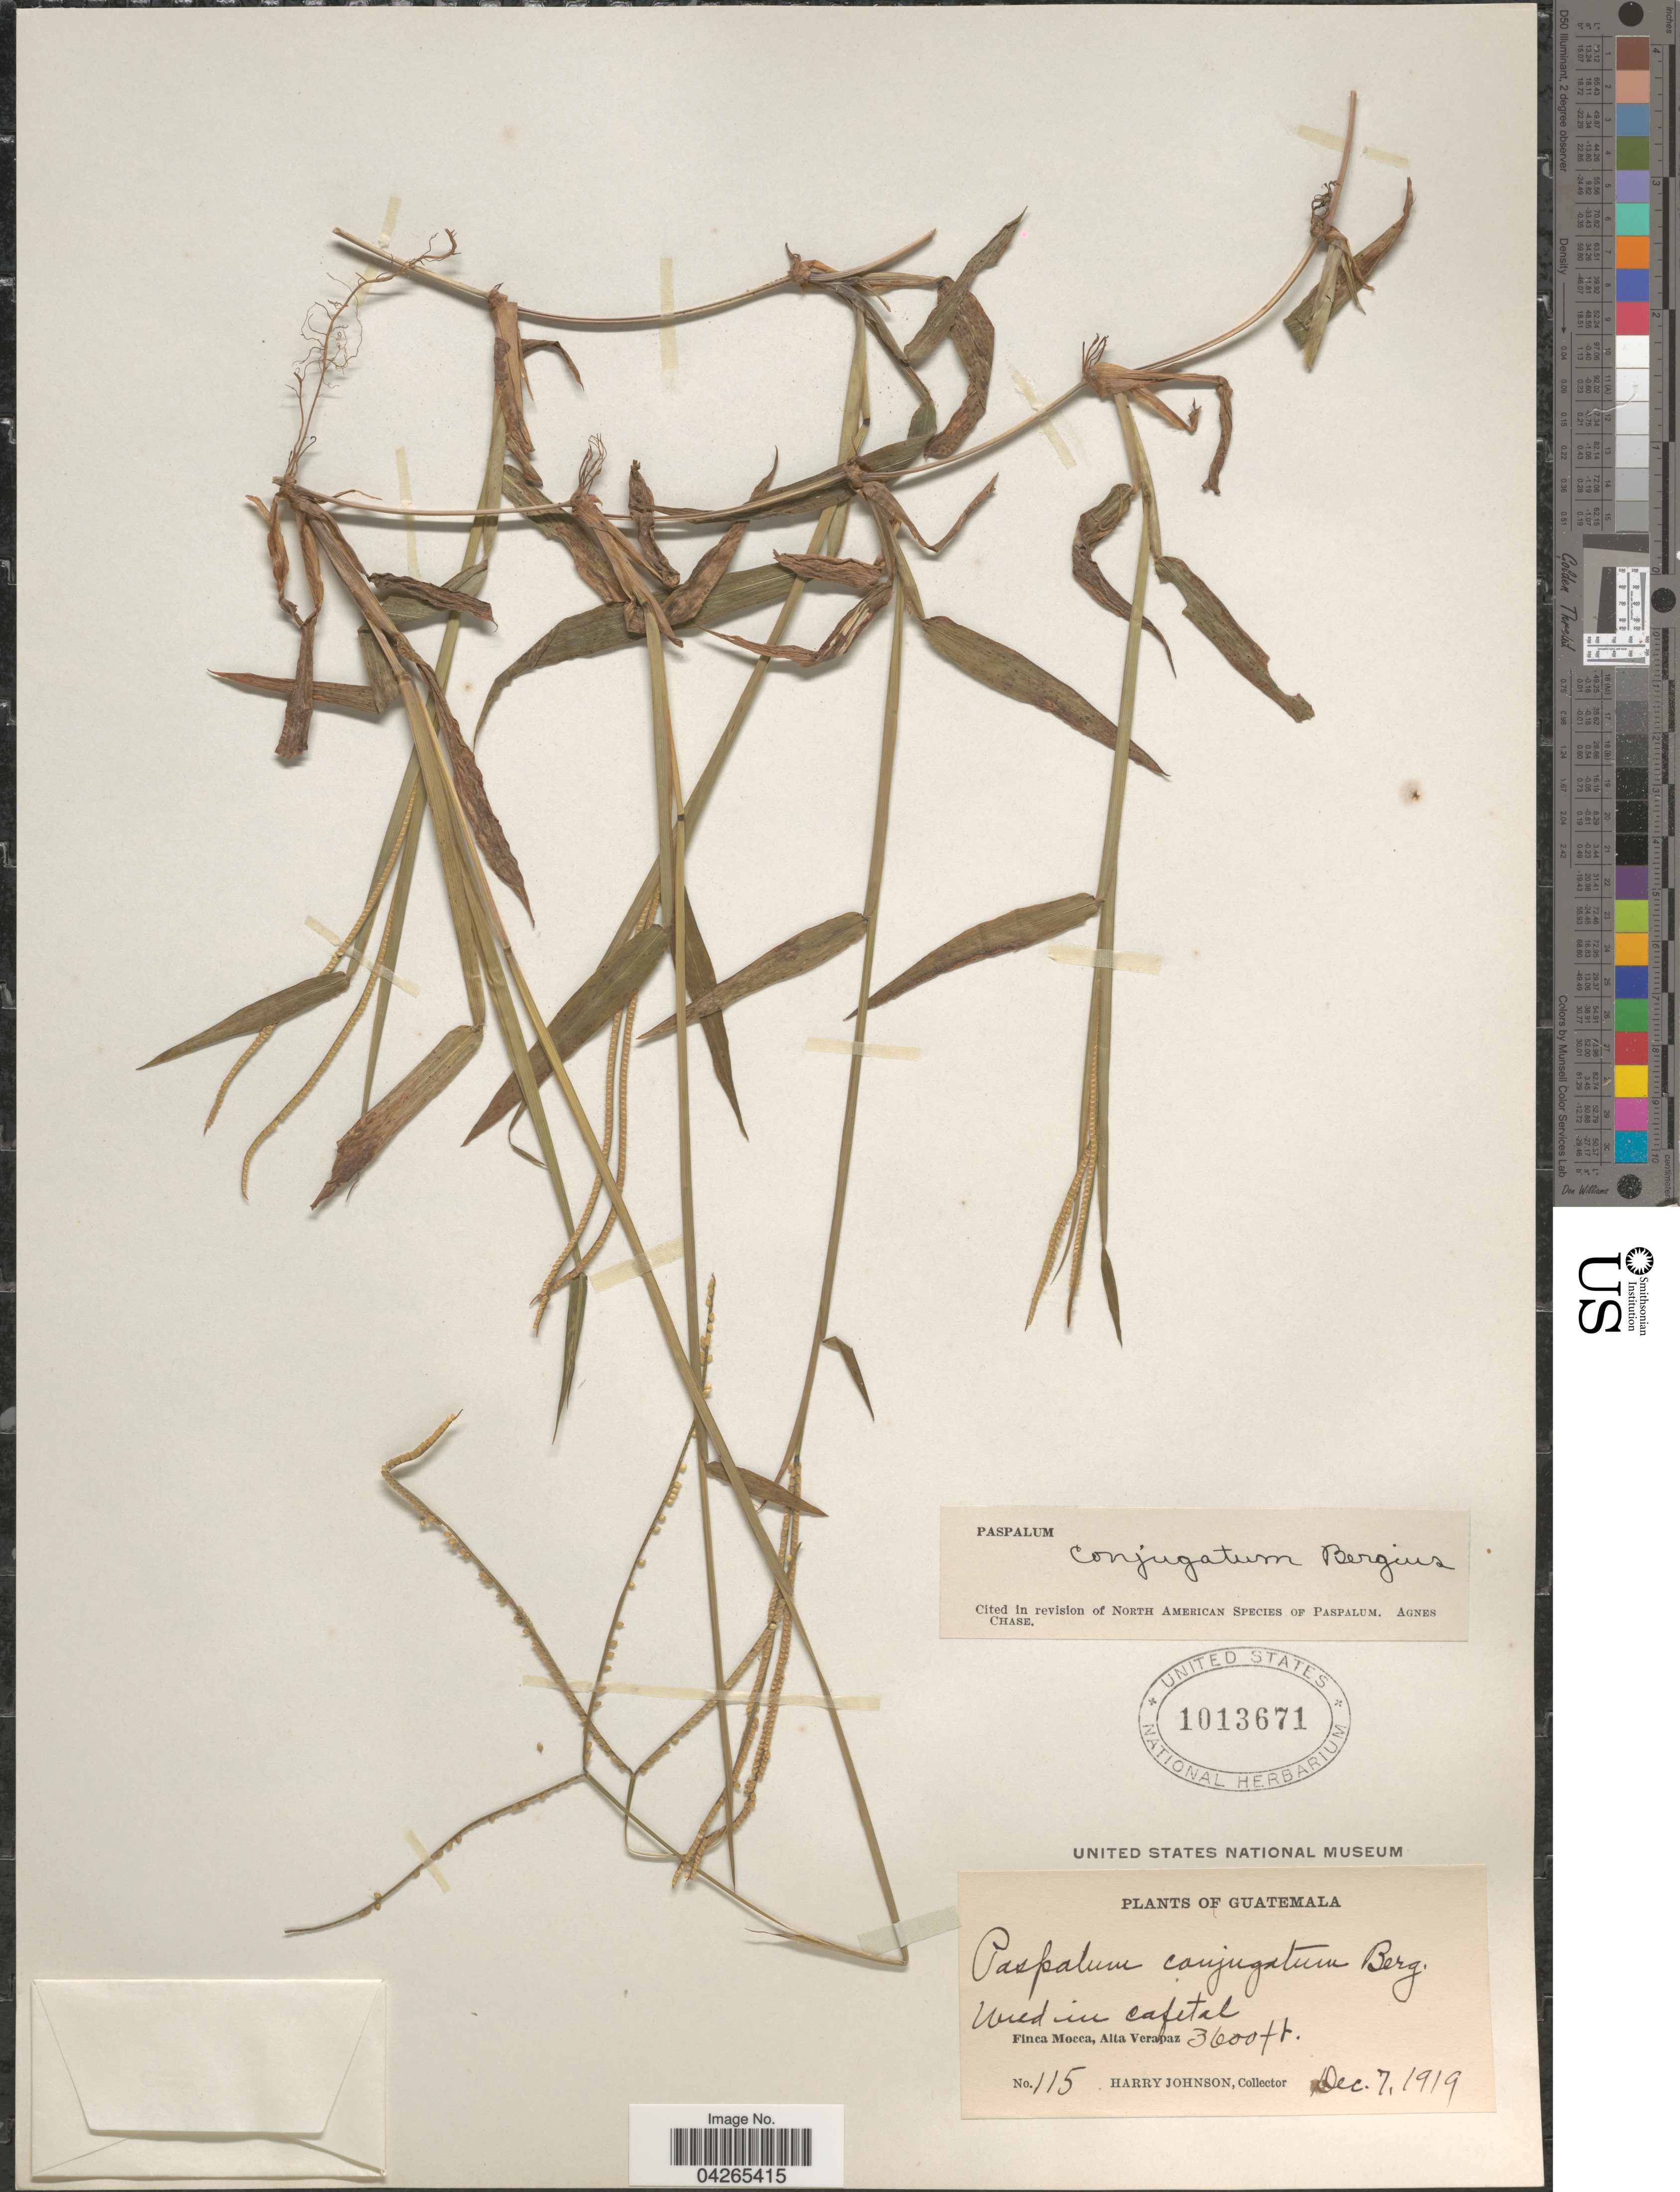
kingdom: Plantae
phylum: Tracheophyta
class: Liliopsida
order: Poales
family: Poaceae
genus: Paspalum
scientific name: Paspalum conjugatum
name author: P.J. Bergius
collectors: H. Johnson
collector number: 115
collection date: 1919-12-07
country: Guatemala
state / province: Alta Verapaz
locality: Finca Mocca.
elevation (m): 1097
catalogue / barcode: US 1013671